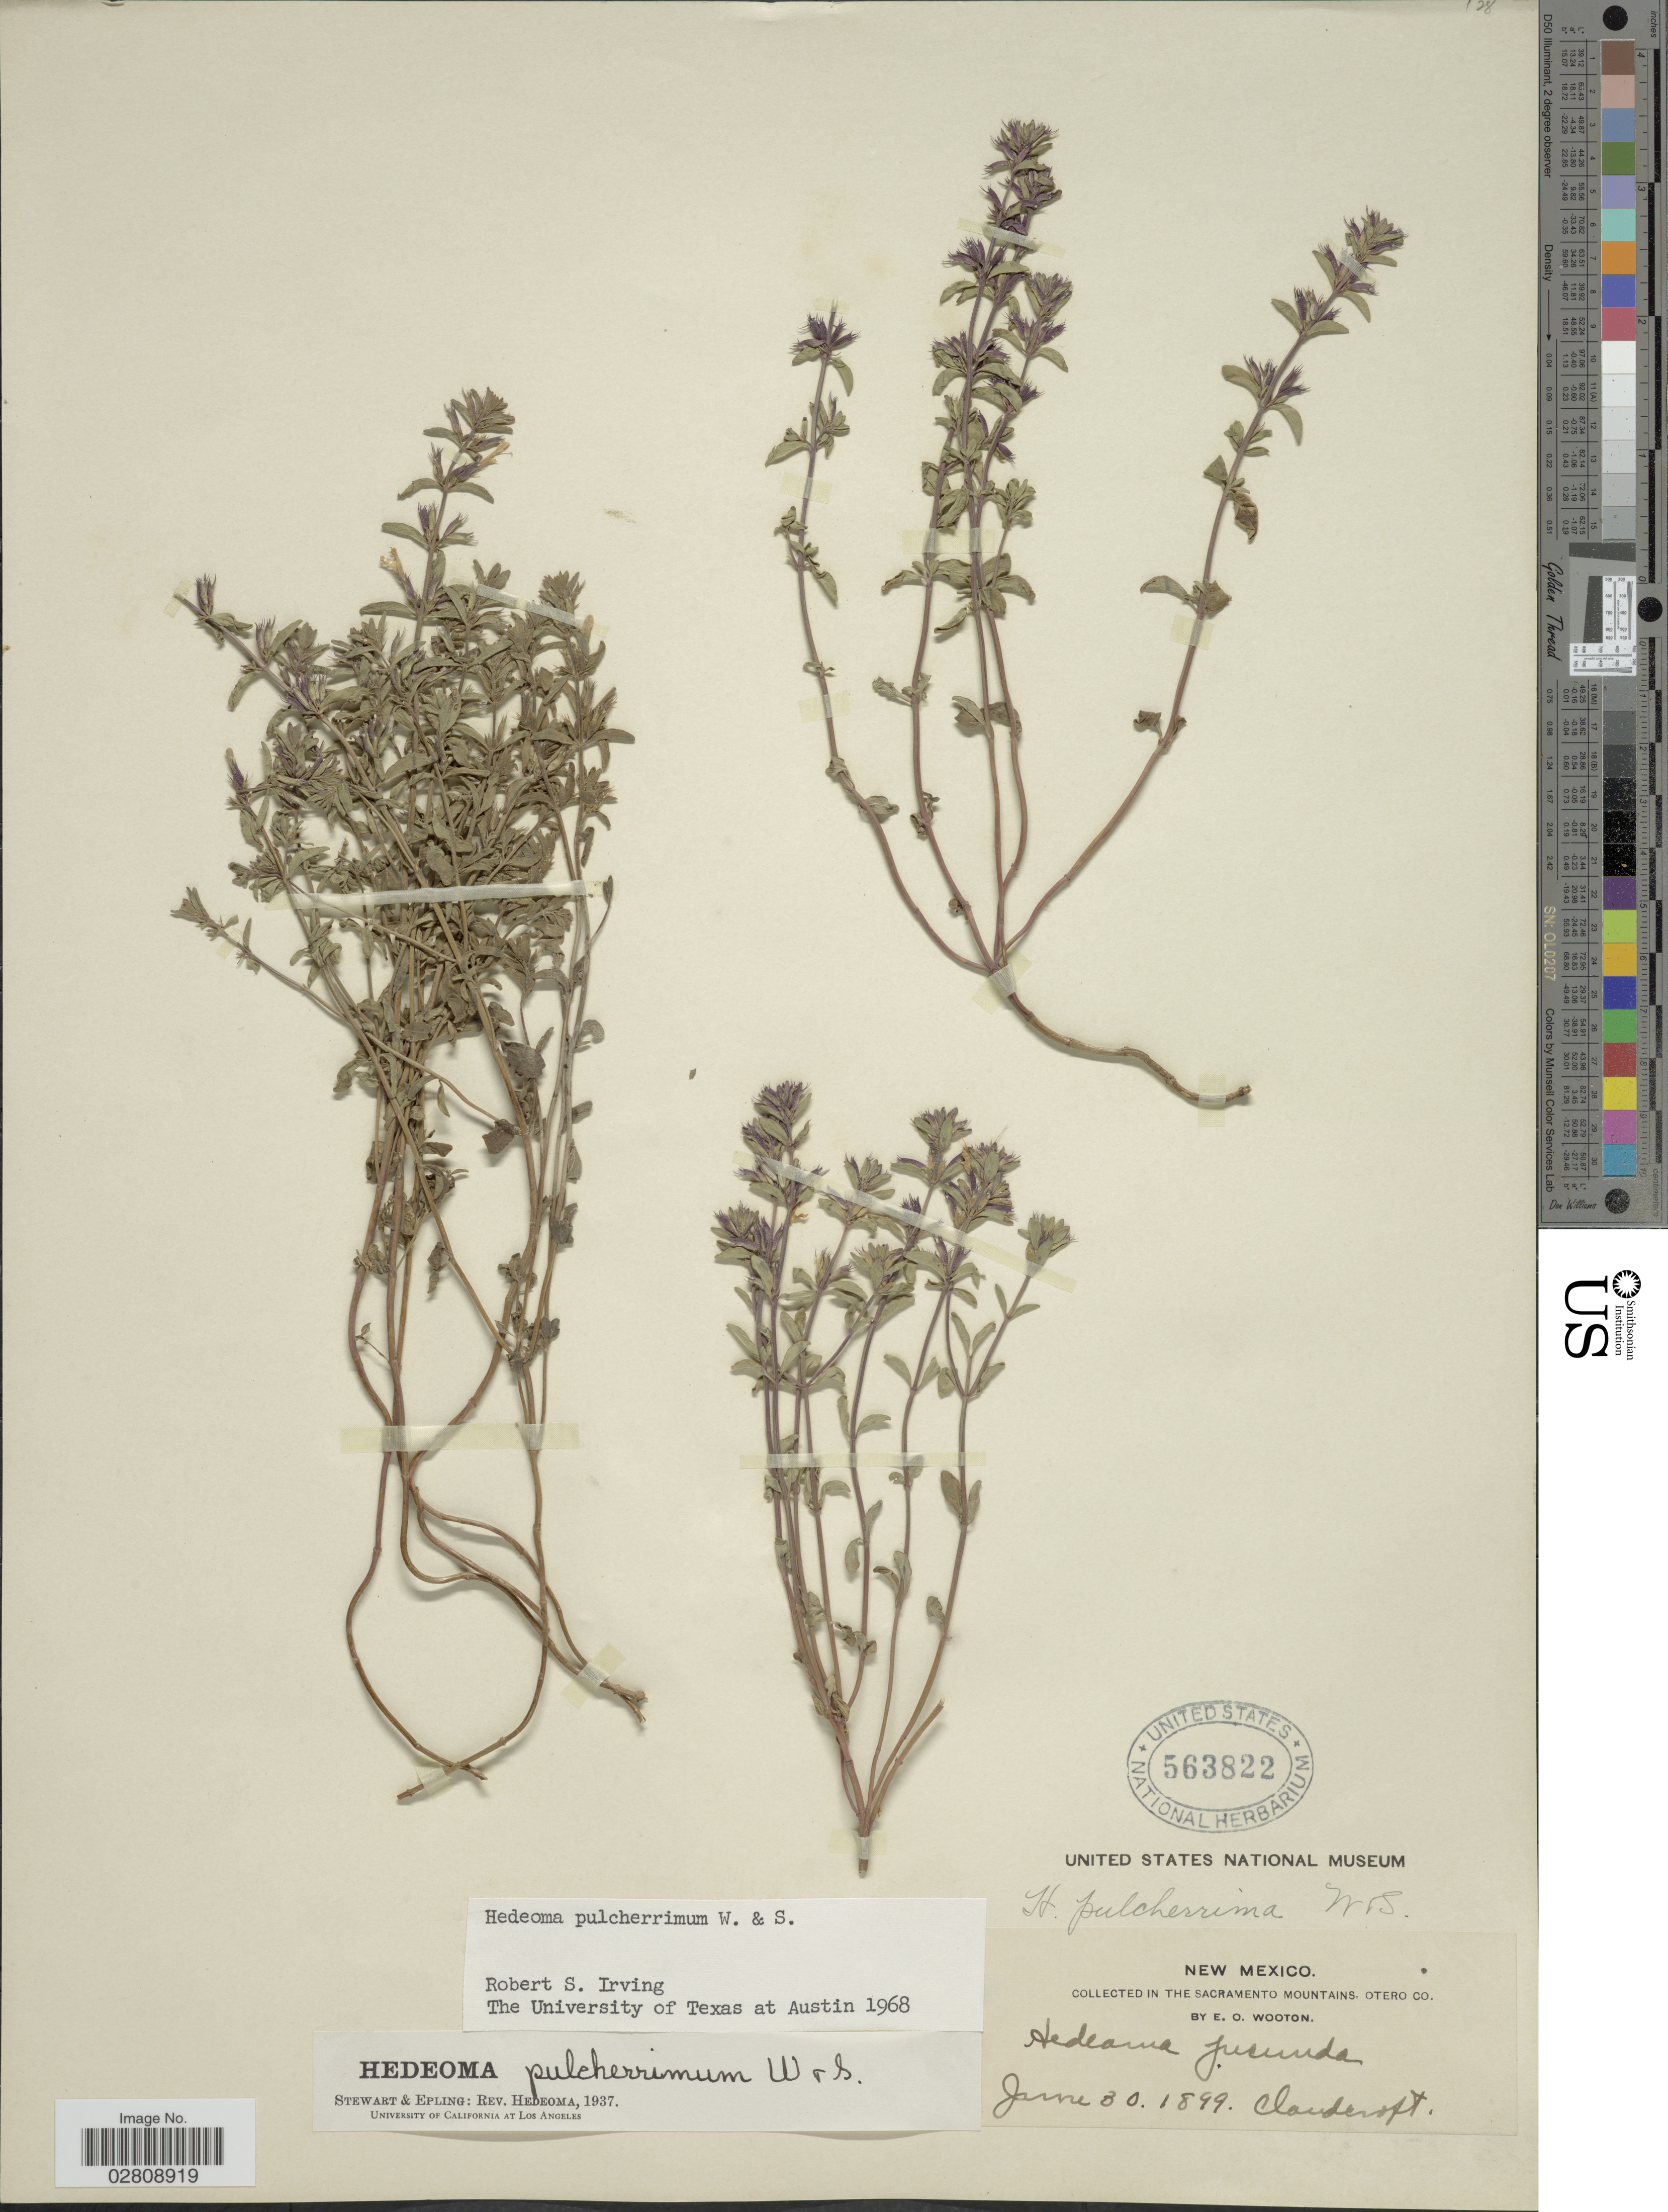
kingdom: Plantae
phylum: Tracheophyta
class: Magnoliopsida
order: Lamiales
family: Lamiaceae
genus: Hedeoma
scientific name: Hedeoma pulcherrima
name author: Wooton & Standl.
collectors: E. O. Wooton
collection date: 1899-06-30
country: United States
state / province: New Mexico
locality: The Sacramento Mountains. Otero Co. Cloudcroft.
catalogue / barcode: US 563822